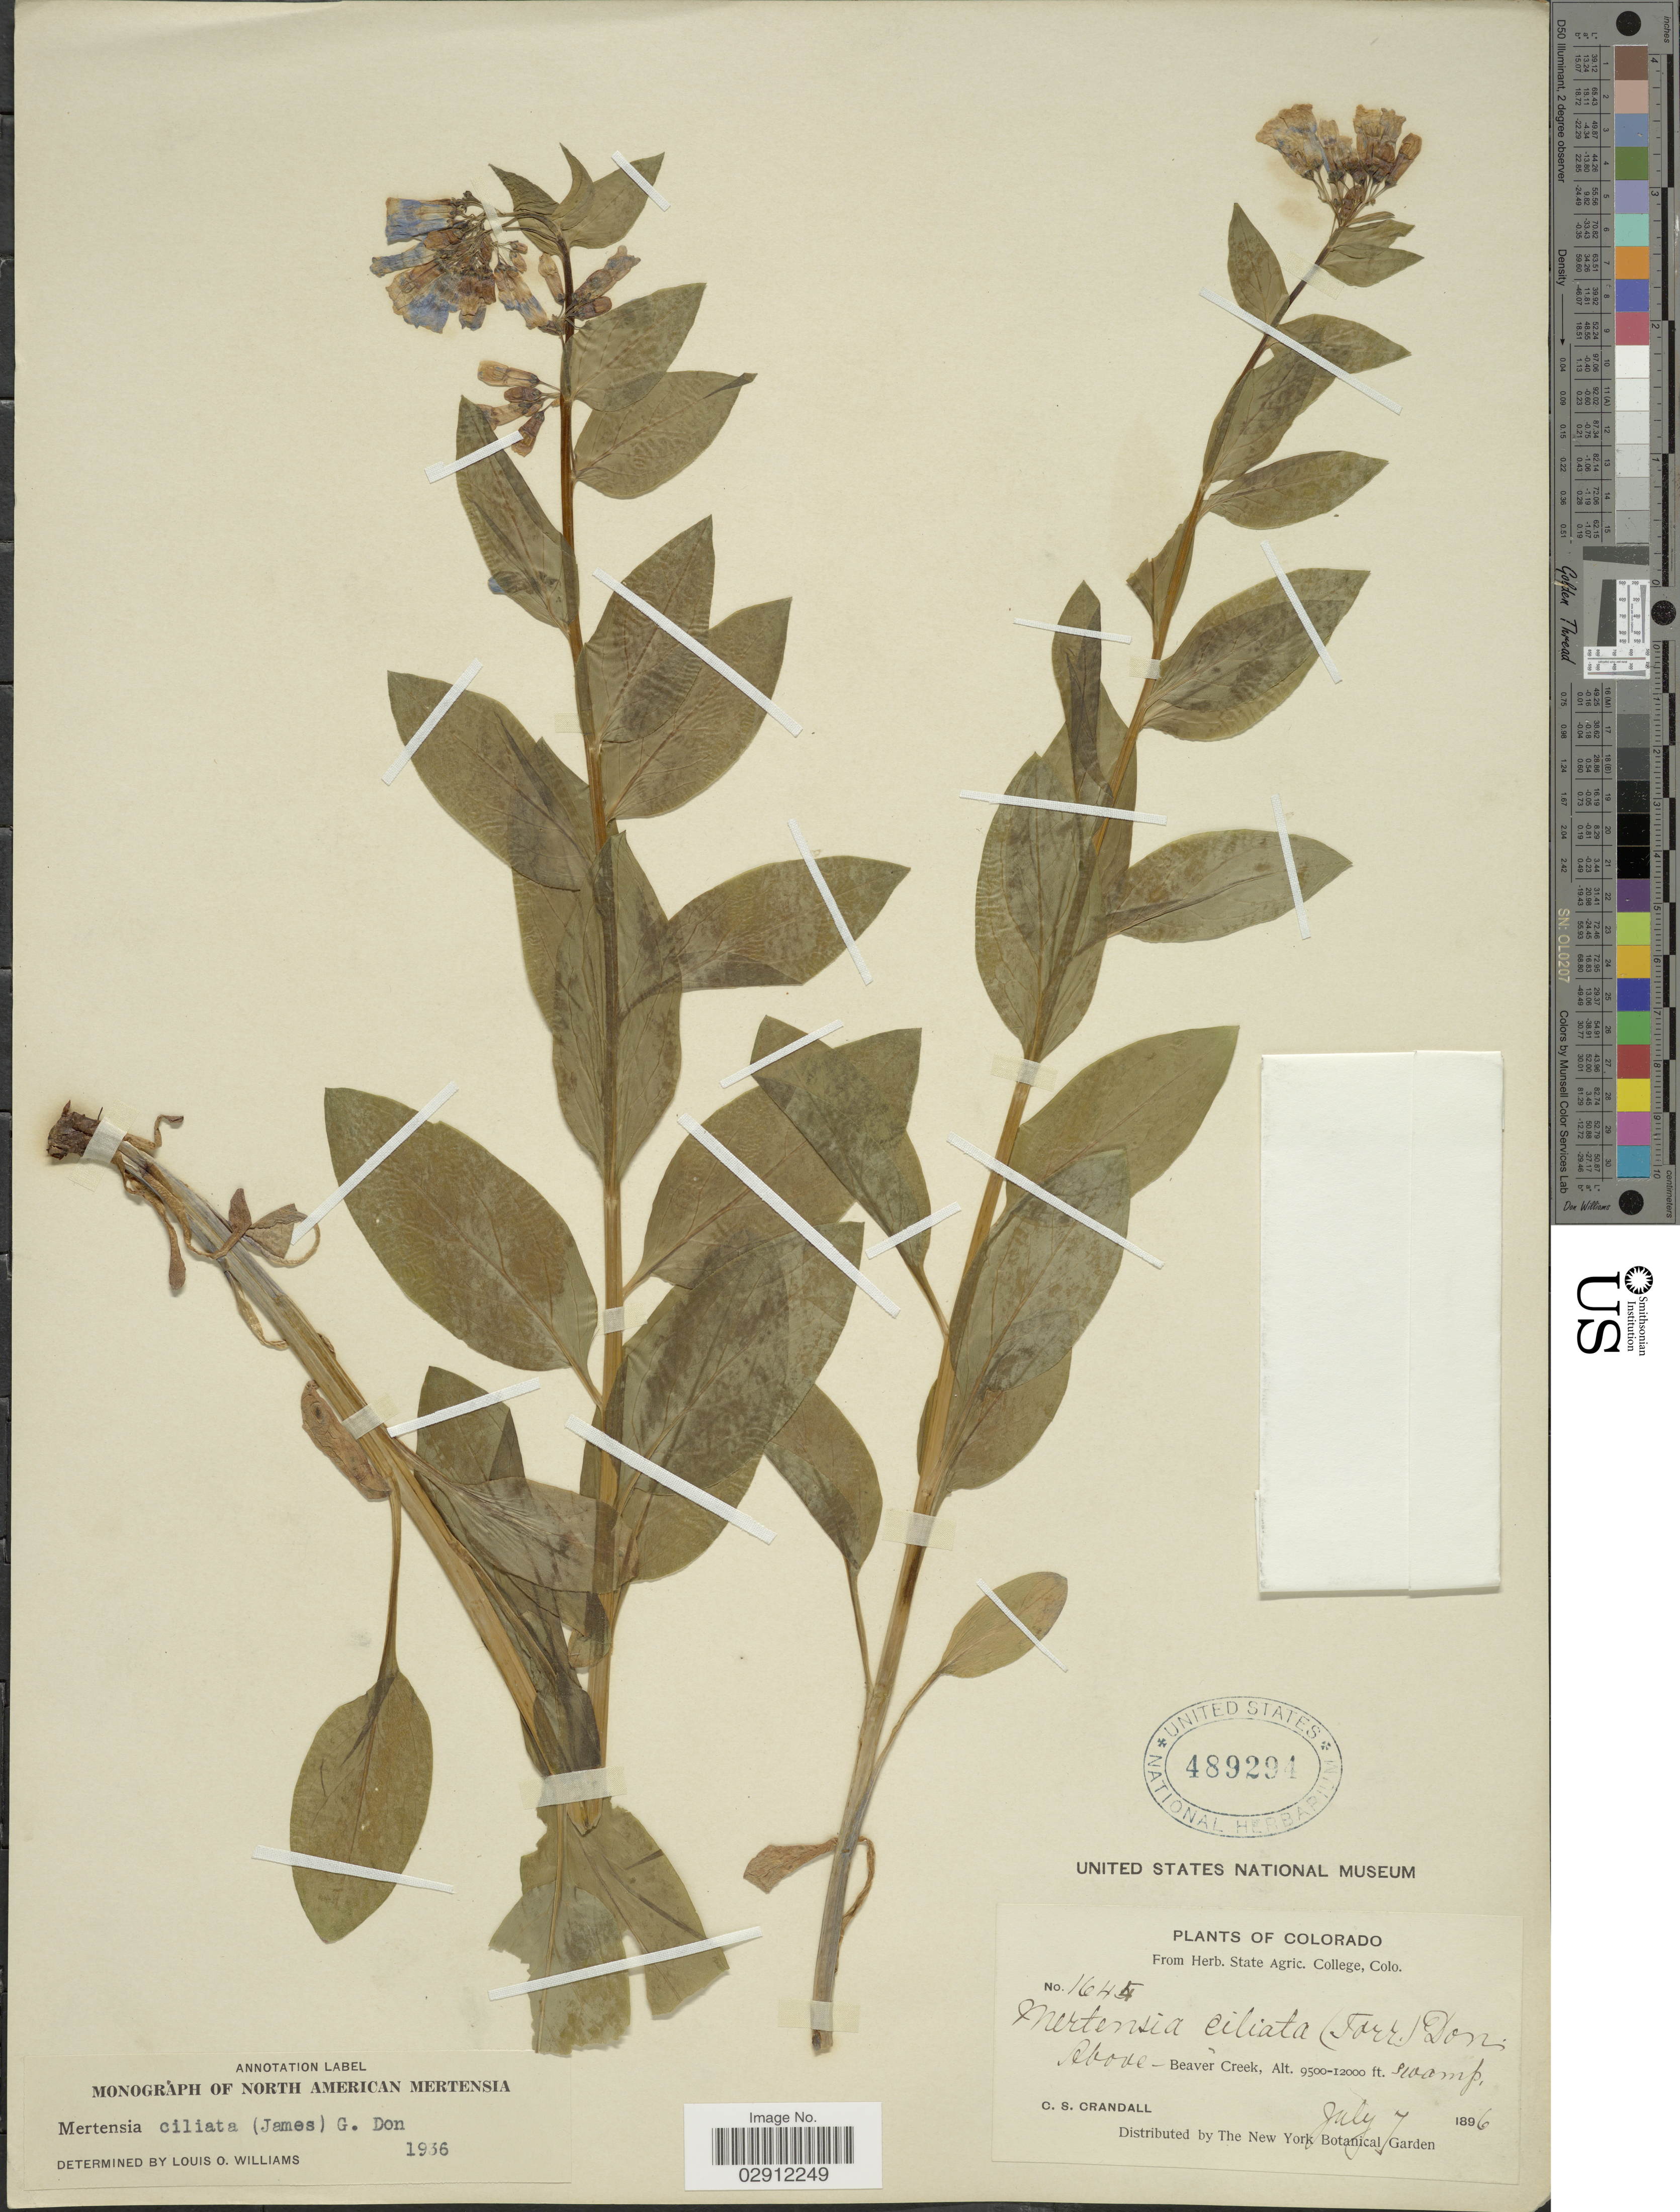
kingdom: Plantae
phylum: Tracheophyta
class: Magnoliopsida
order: Boraginales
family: Boraginaceae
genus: Mertensia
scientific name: Mertensia ciliata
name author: (James) G. Don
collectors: C. Crandall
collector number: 1644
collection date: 1896-07-07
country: United States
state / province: Colorado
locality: Above- Beaver Creek.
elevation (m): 2896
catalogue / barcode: US 489294